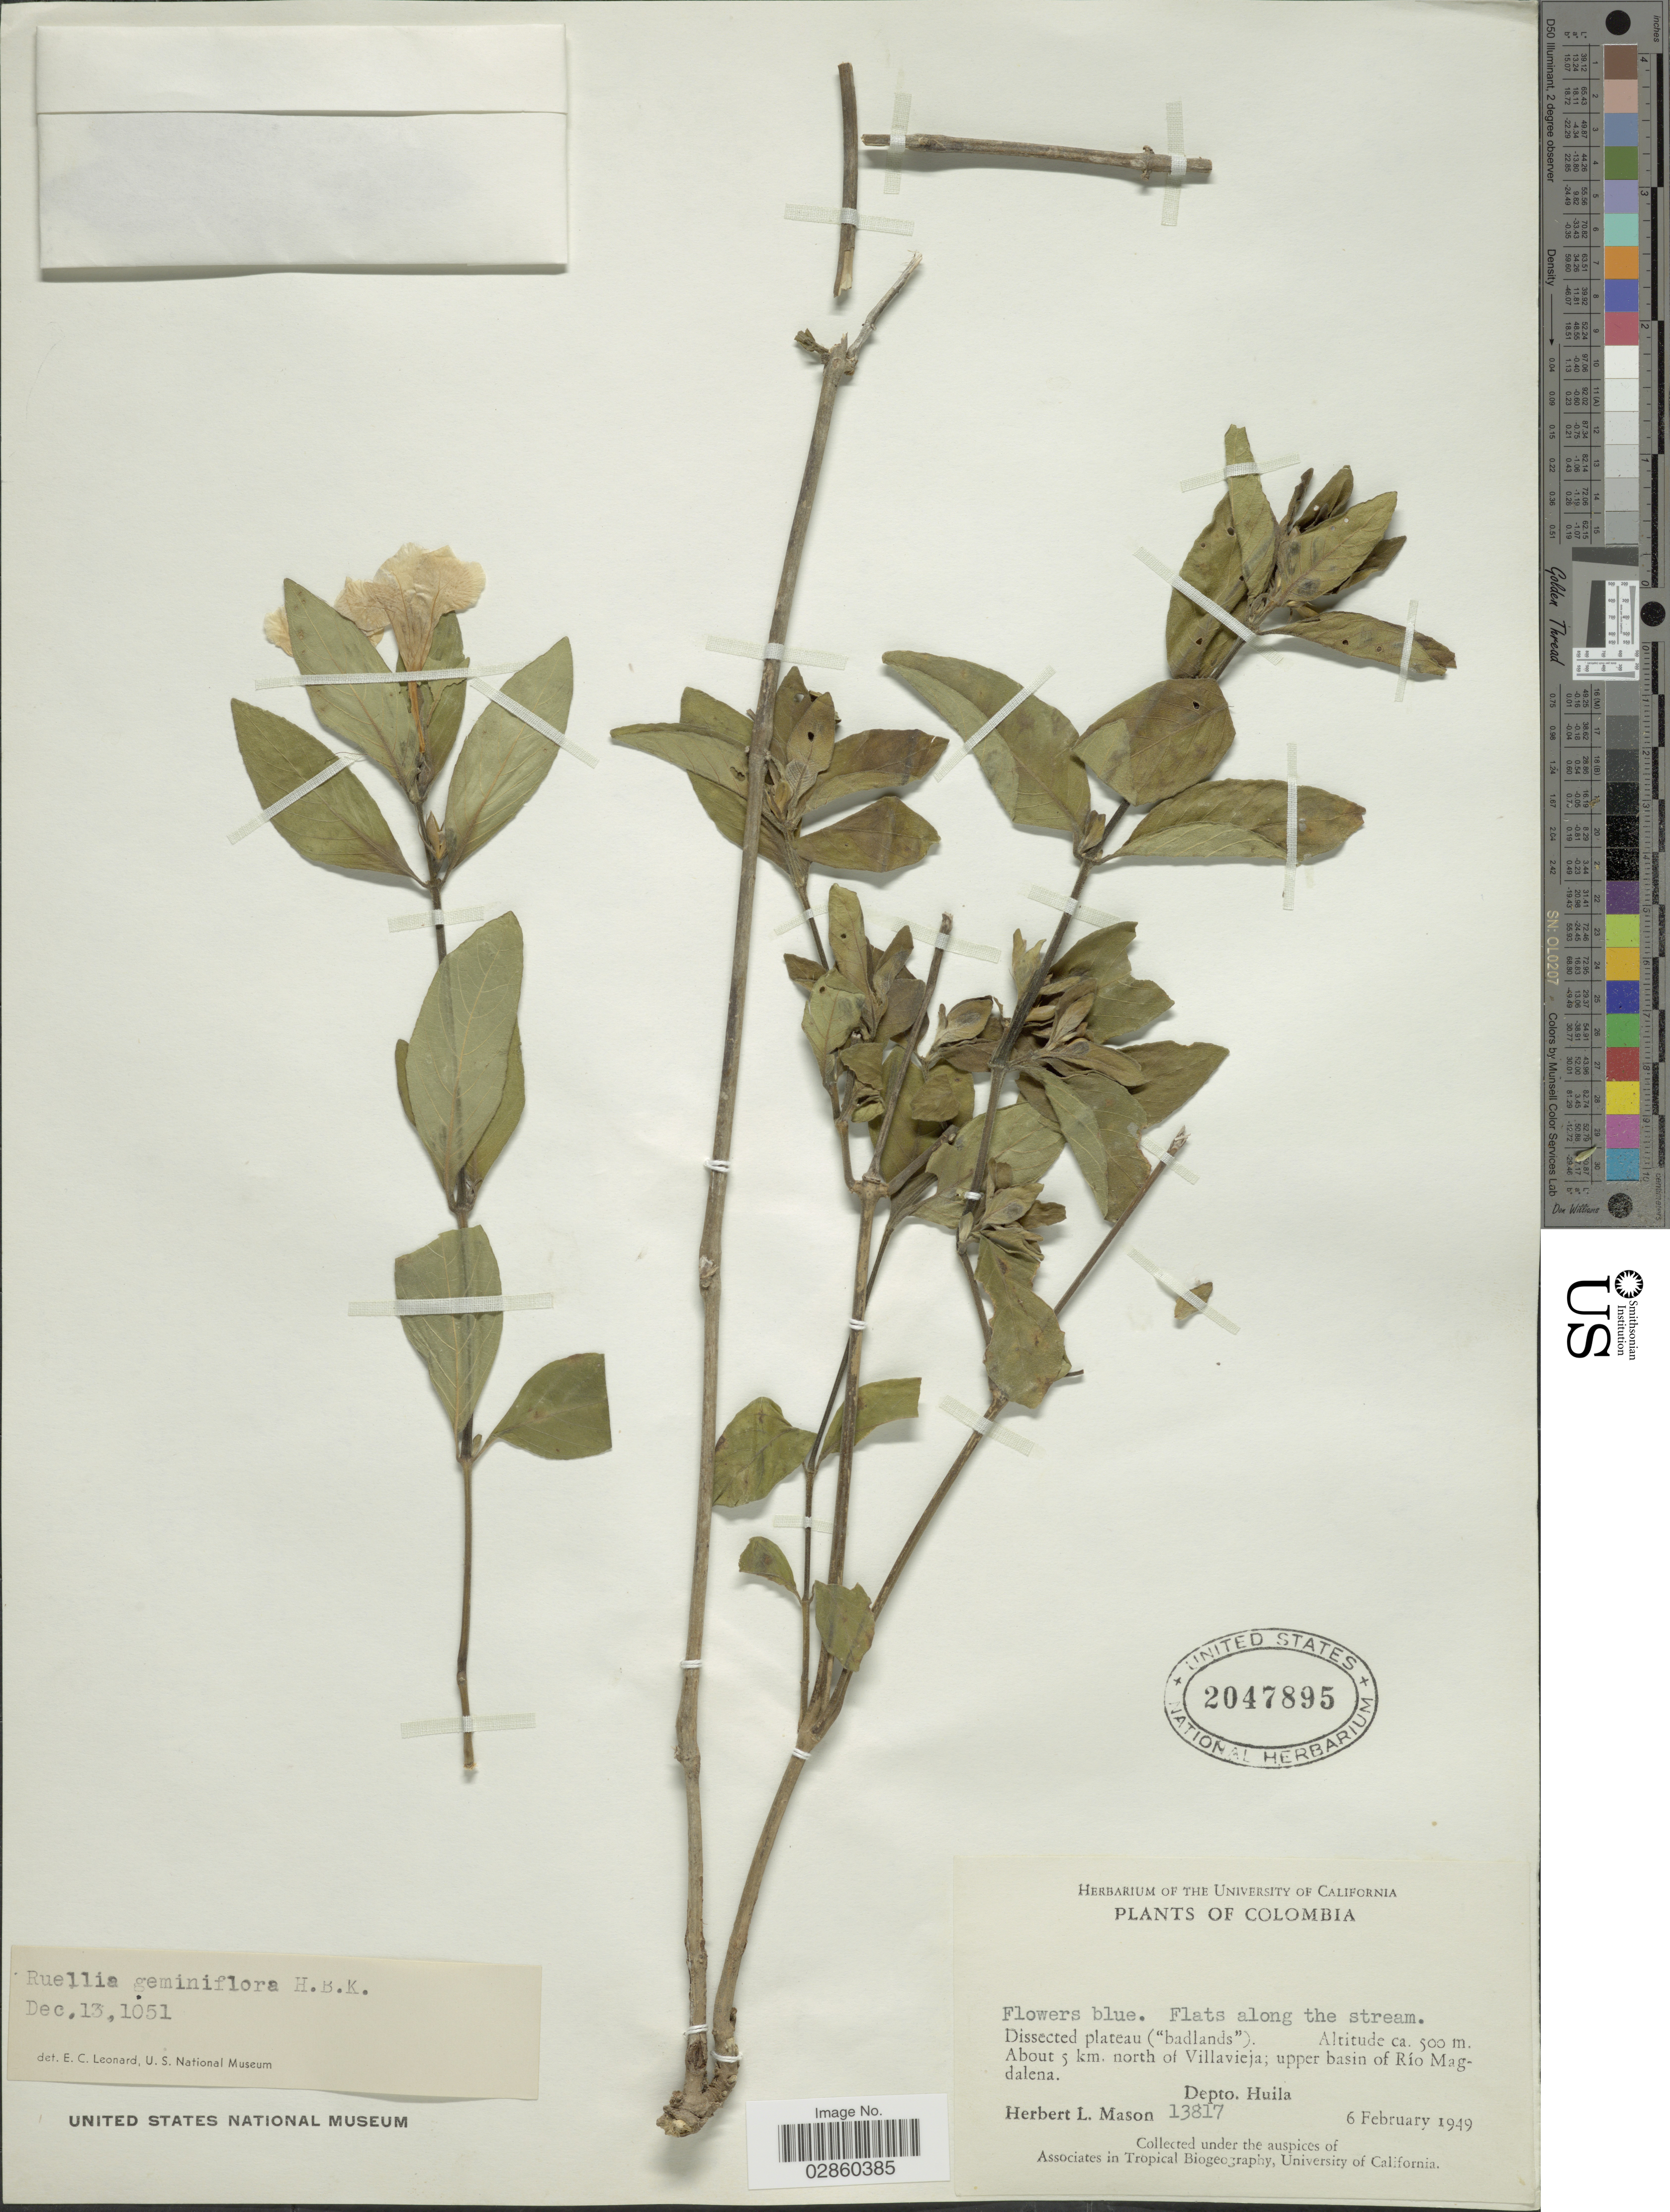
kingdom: Plantae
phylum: Tracheophyta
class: Magnoliopsida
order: Lamiales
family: Acanthaceae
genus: Ruellia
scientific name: Ruellia geminiflora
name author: Kunth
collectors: H. L. Mason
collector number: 13817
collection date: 1949-02-06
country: Colombia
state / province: Huila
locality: About 5 km. north of Villavieja; upper basin of Río Magdalena. Depto. Huila.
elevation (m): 500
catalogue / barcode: US 2047895